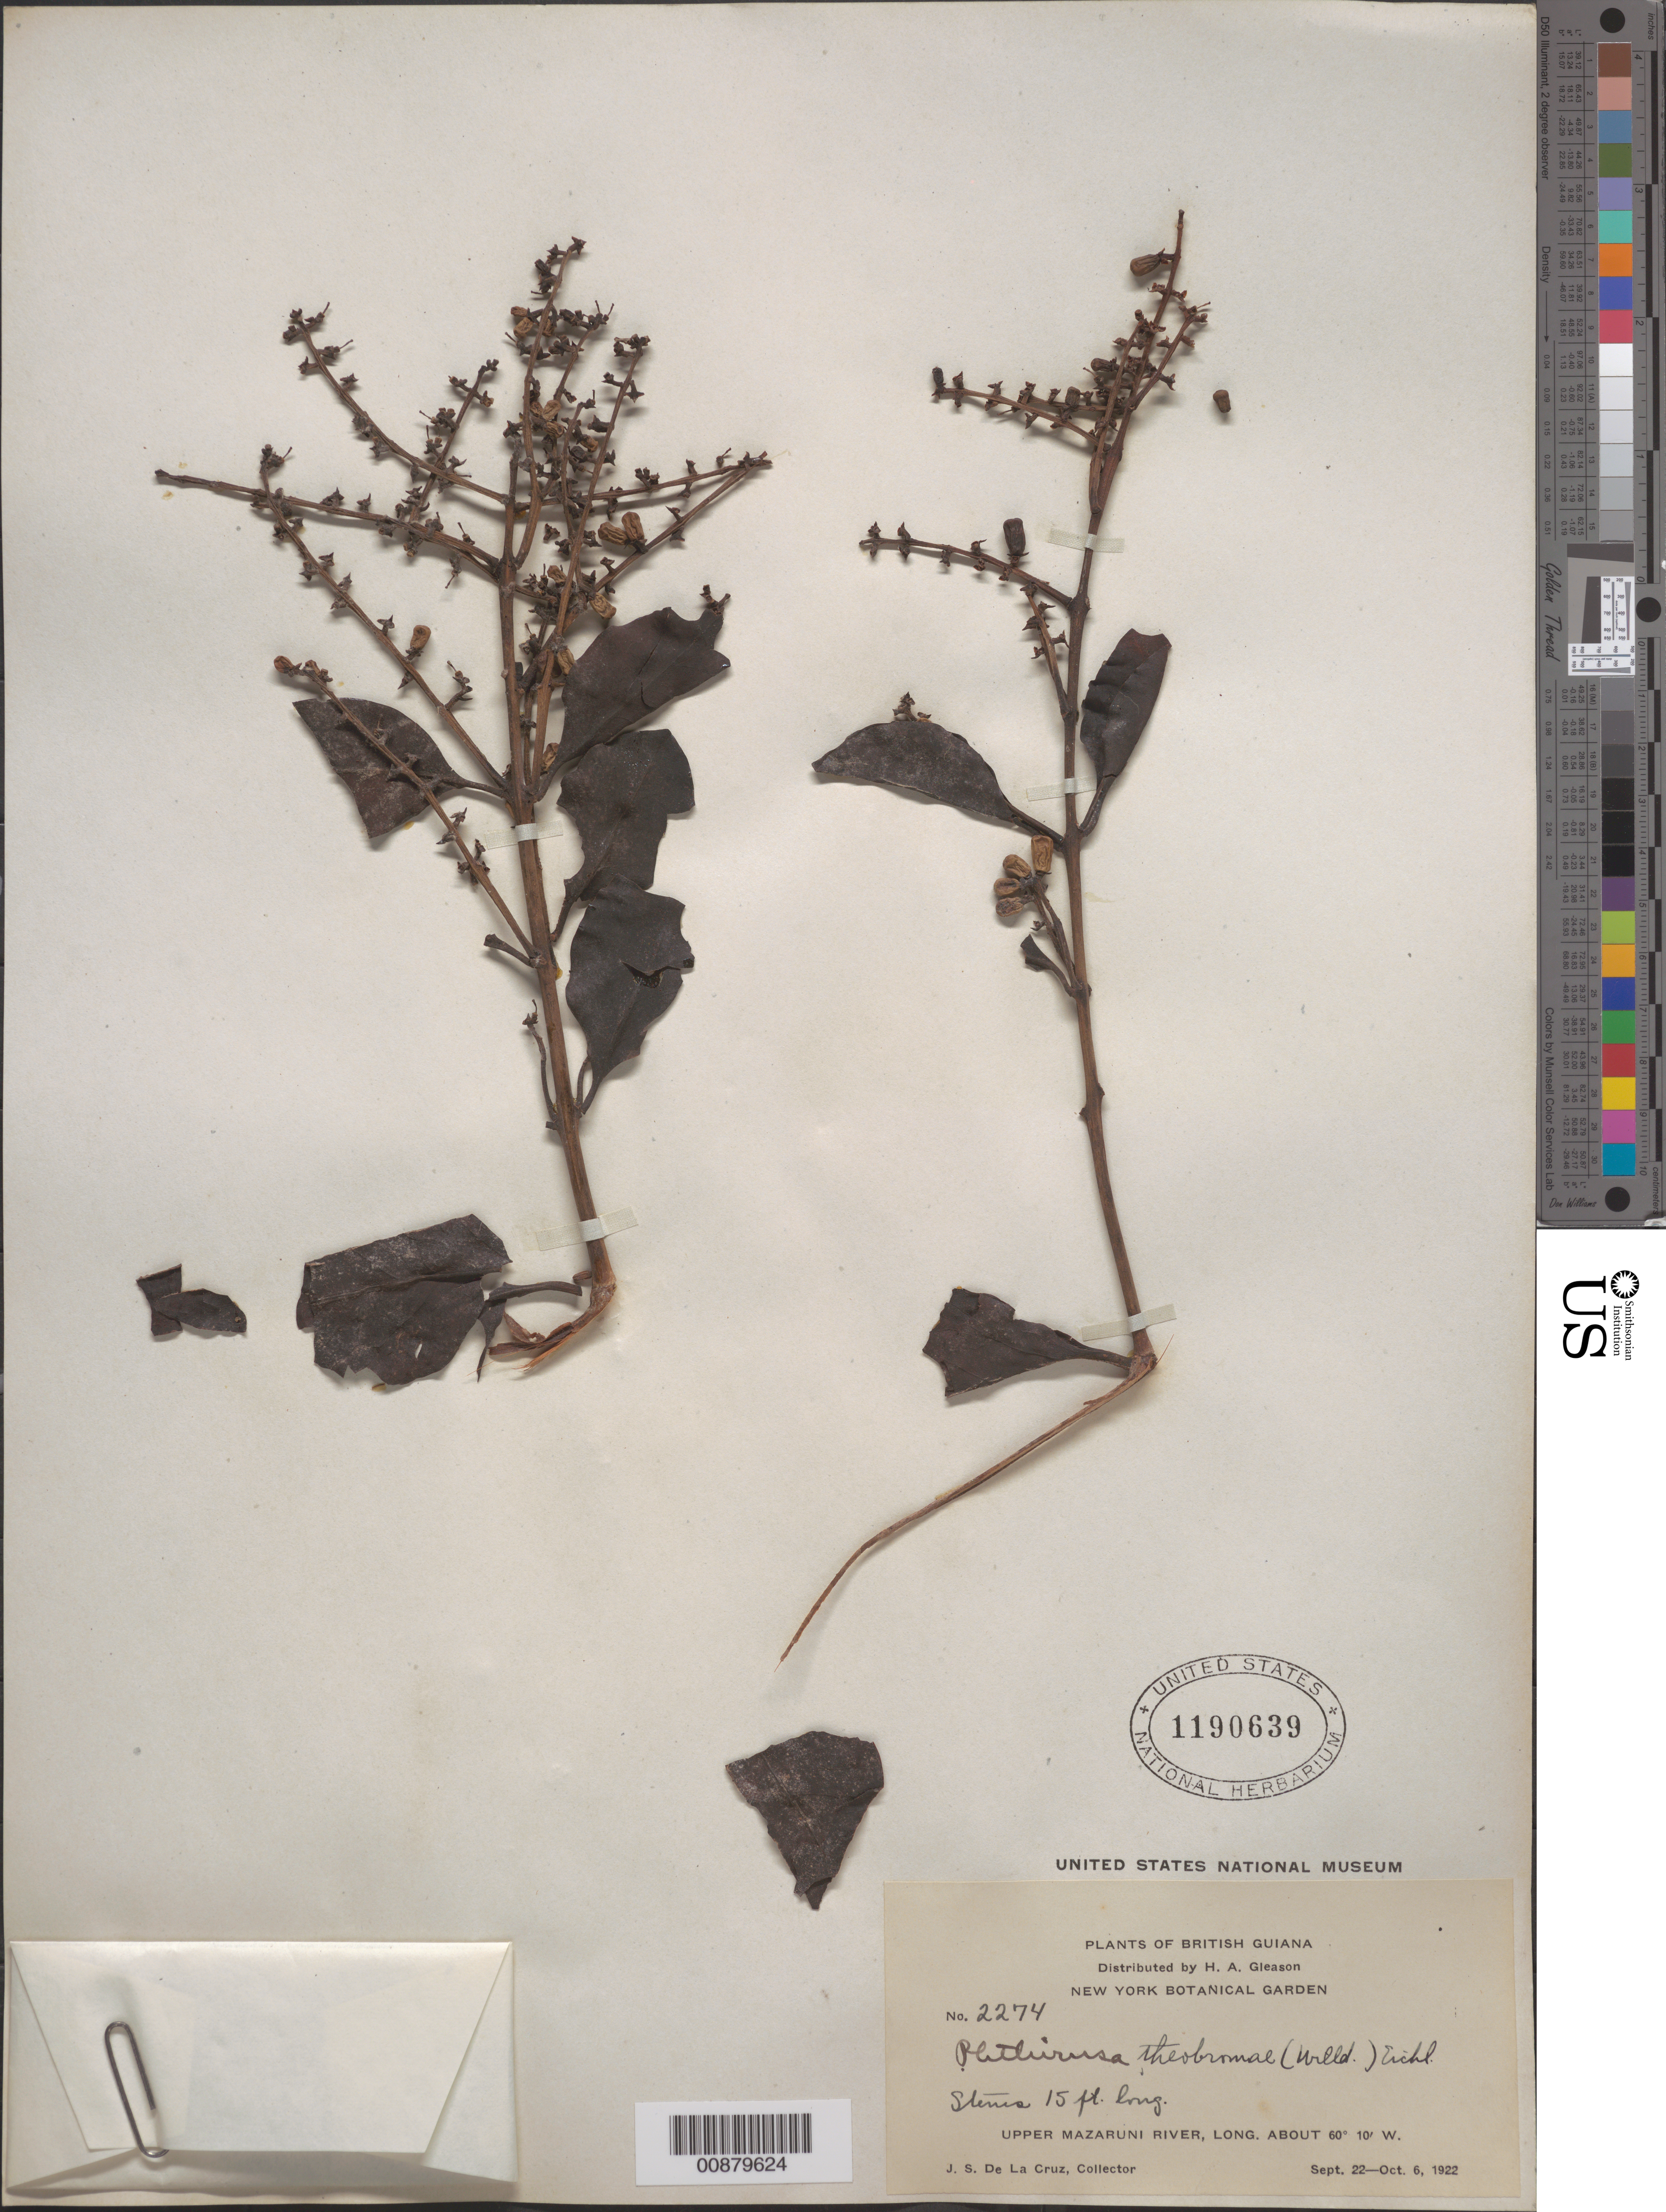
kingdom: Plantae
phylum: Tracheophyta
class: Magnoliopsida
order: Santalales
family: Loranthaceae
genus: Phthirusa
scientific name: Phthirusa adunca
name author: (G. Mey.) Maguire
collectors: J. S. de la Cruz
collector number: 2274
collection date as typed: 22-Sep-22 to 6-Oct-22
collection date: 1922-09-22/1922-10-06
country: Guyana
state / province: Cuyuni-Mazaruni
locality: Upper Mazaruni R.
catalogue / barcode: US 1190639